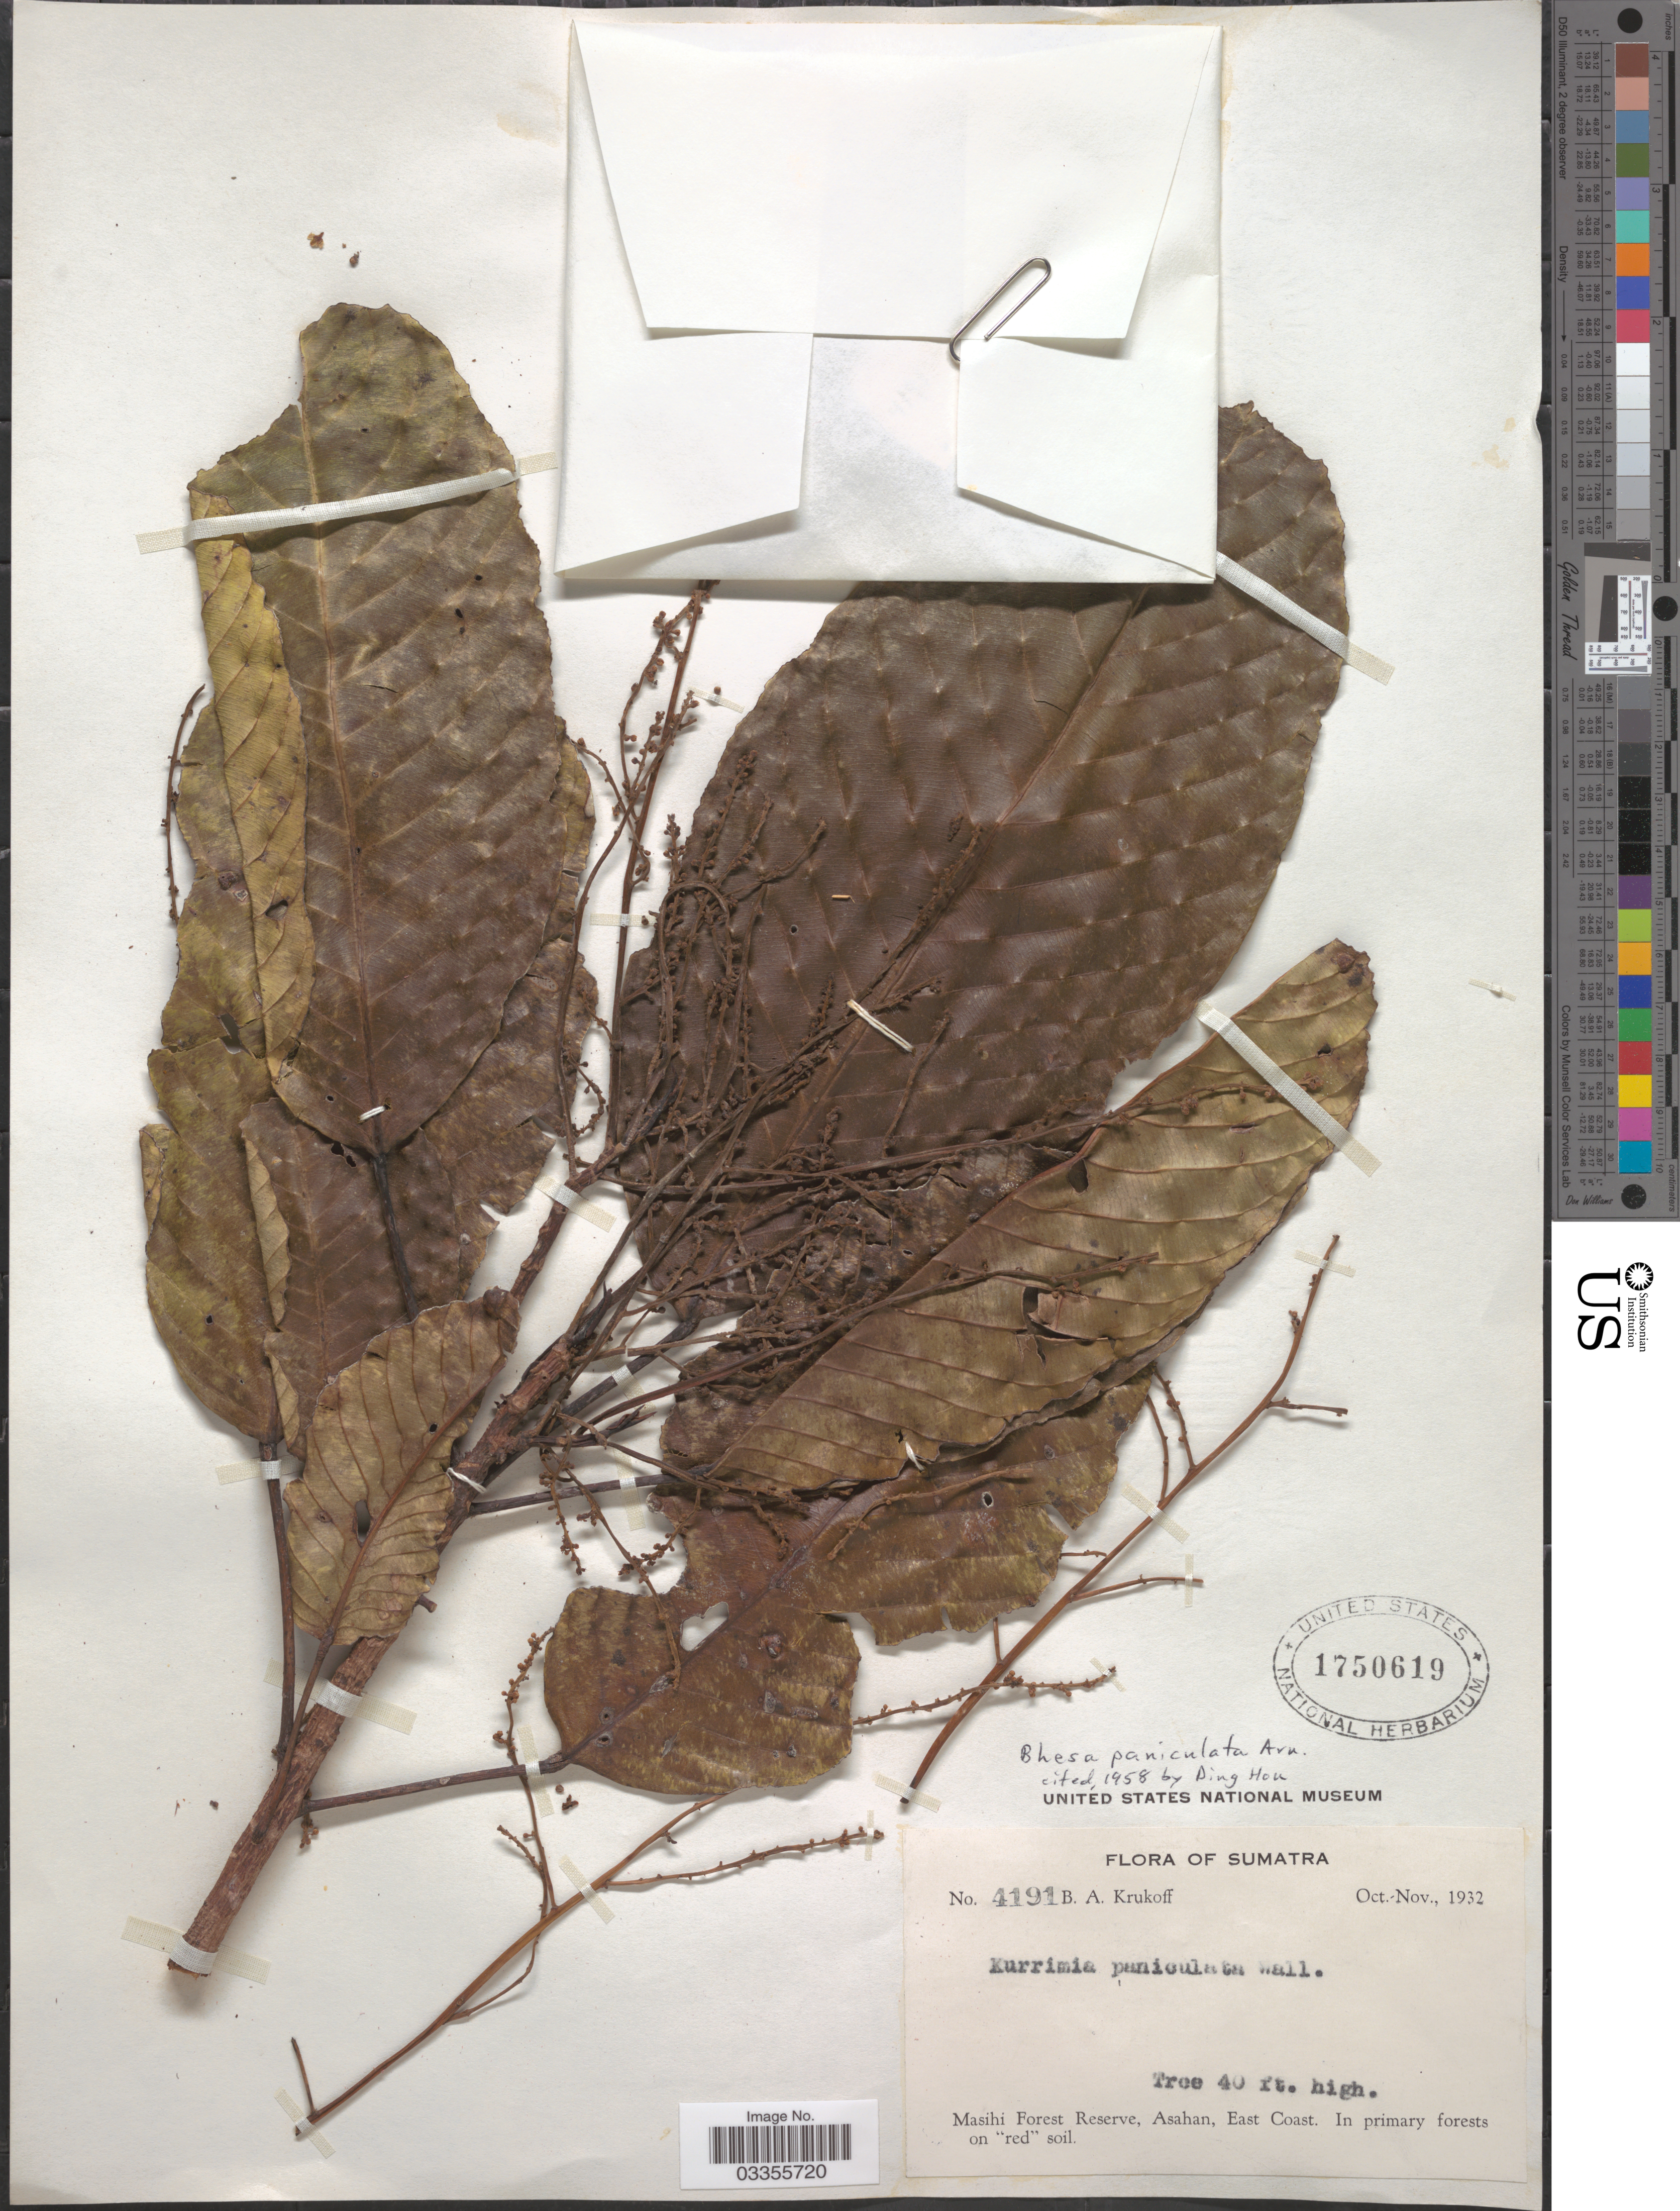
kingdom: Plantae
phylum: Tracheophyta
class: Magnoliopsida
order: Malpighiales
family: Centroplacaceae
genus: Bhesa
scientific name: Bhesa paniculata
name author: (Wall.) Arn.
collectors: B. A. Krukoff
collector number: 4191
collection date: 1932-10/1932-11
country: Indonesia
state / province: Sumatra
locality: Masihi Forest Reserve, Asahan, East Coast.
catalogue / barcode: US 1750619